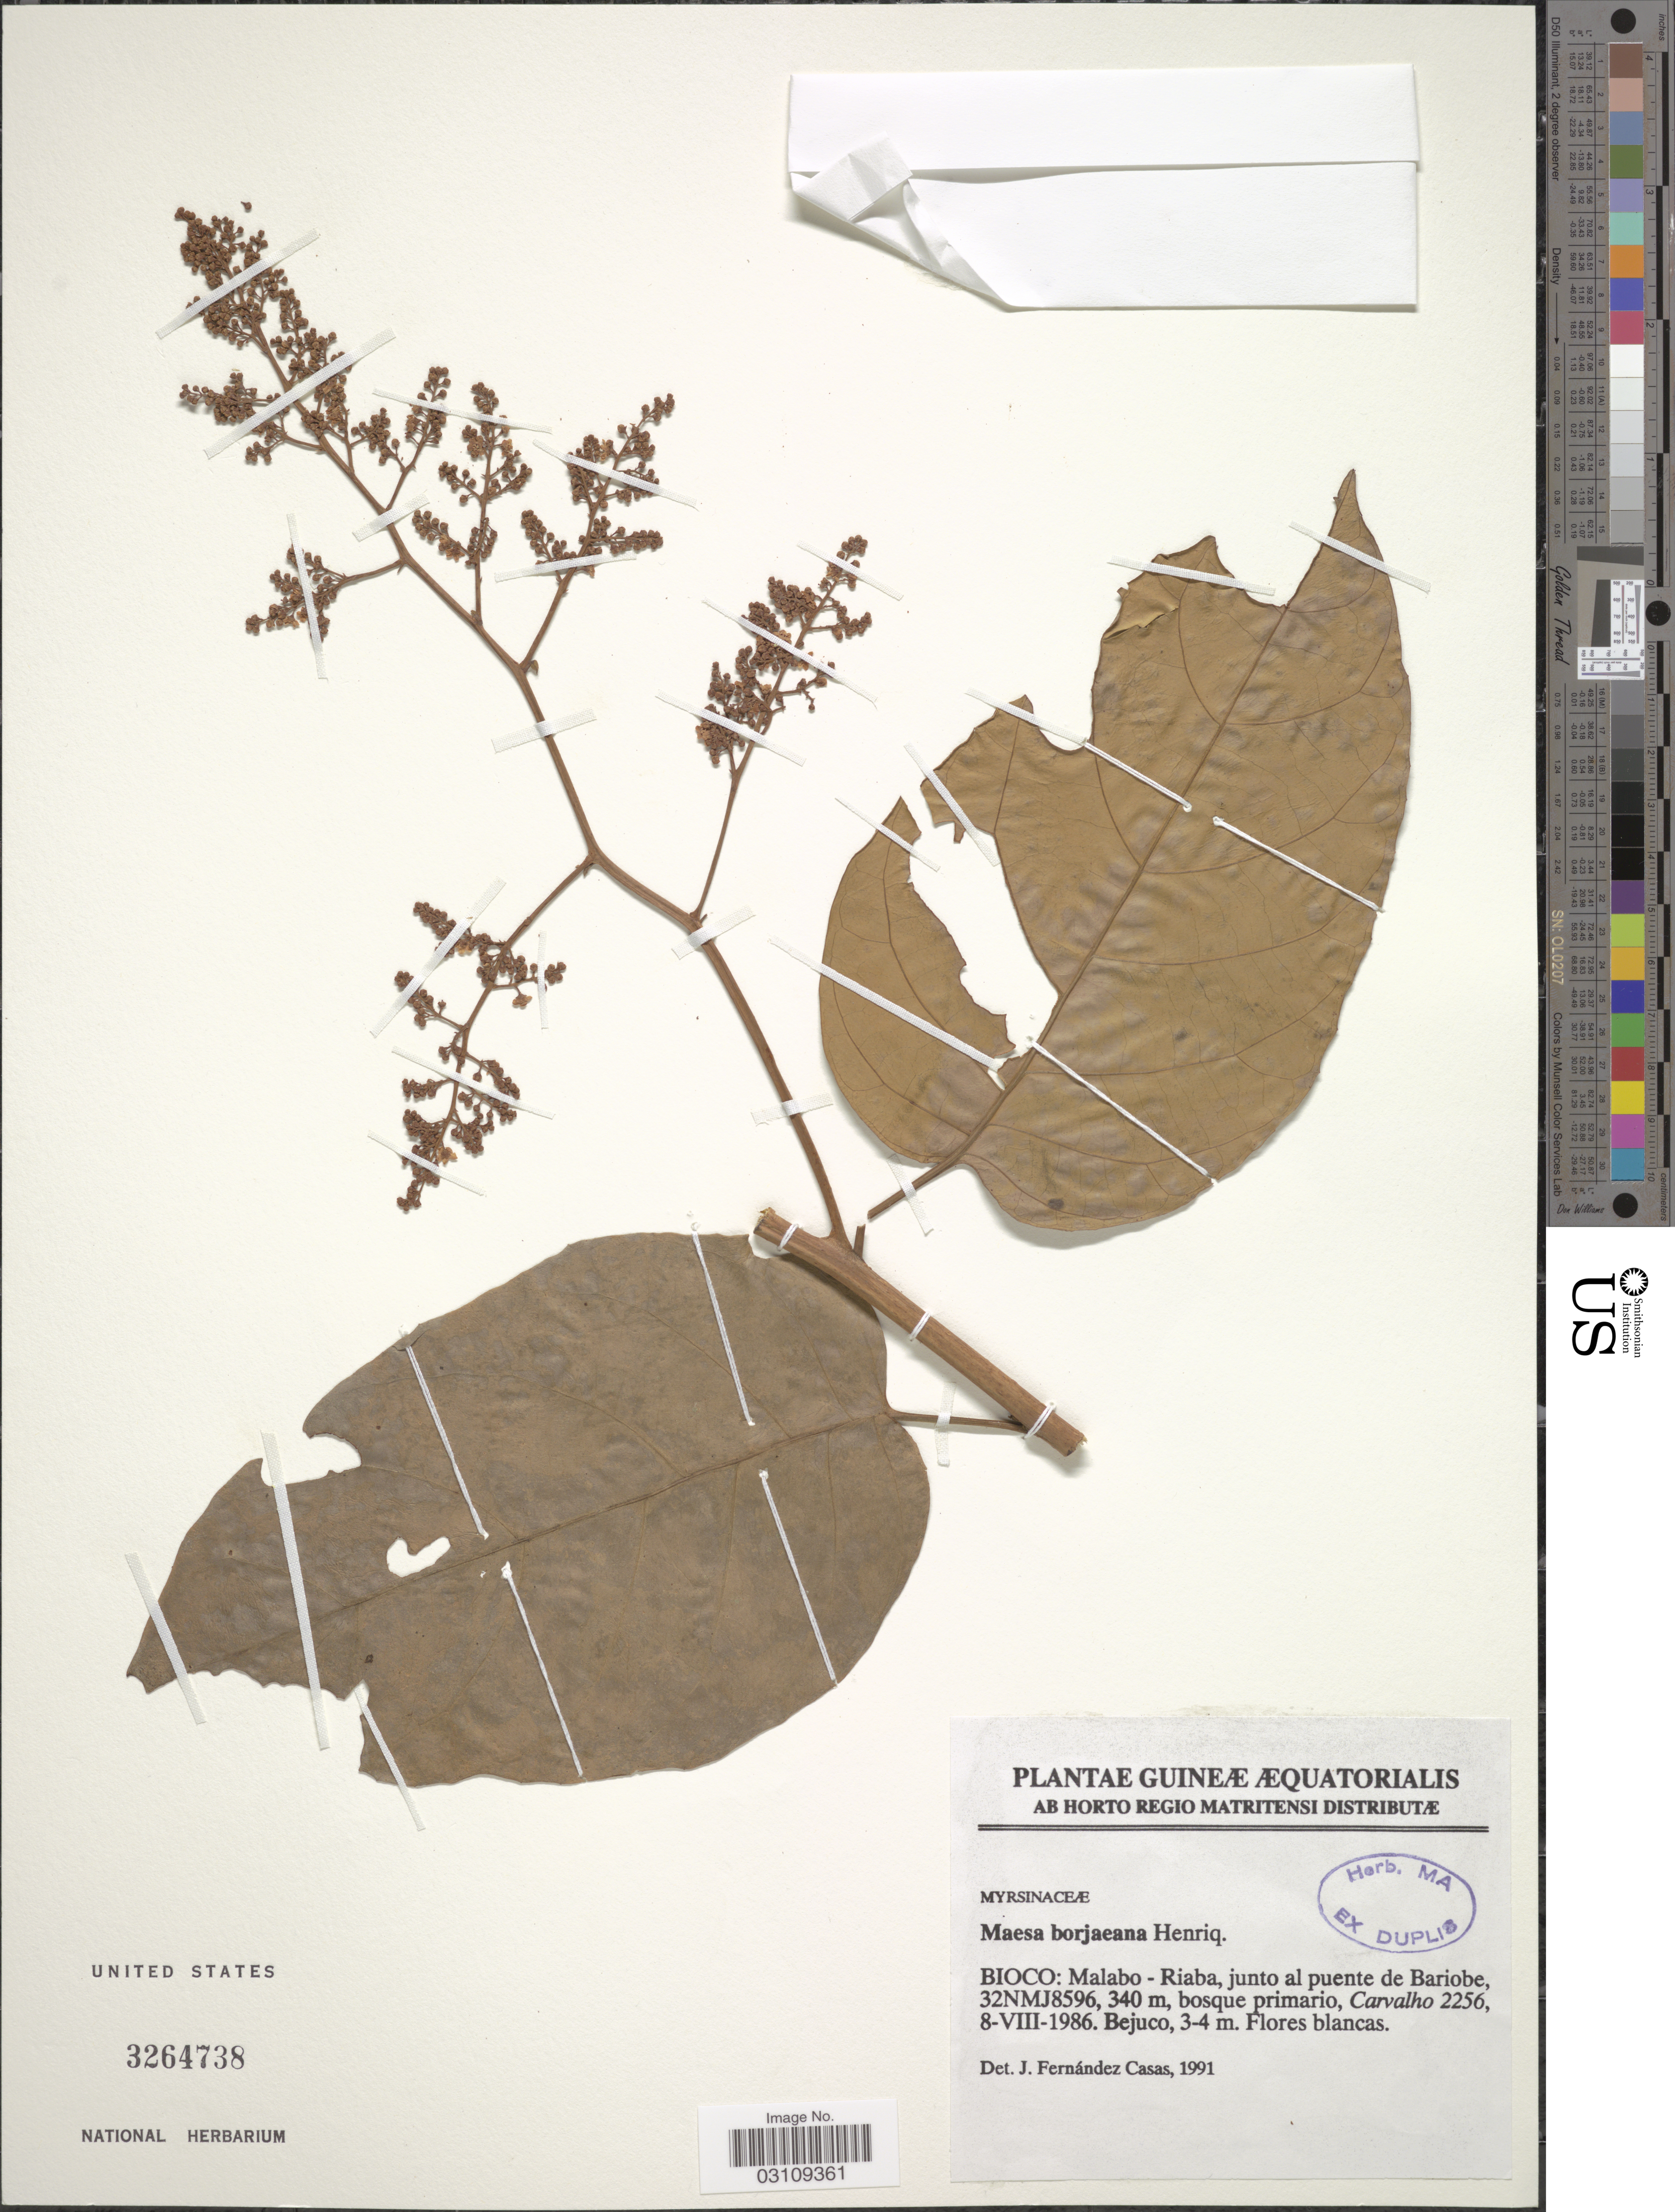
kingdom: Plantae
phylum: Tracheophyta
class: Magnoliopsida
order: Ericales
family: Primulaceae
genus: Maesa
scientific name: Maesa borjacana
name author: Henriq.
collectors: Carvalho, --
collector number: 2256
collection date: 1986-08-08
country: Equatorial Guinea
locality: Bioco: Malabo - Riaba, junto al puente de Bariobe, 32NMJ8596.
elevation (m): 340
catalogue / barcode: US 3264738